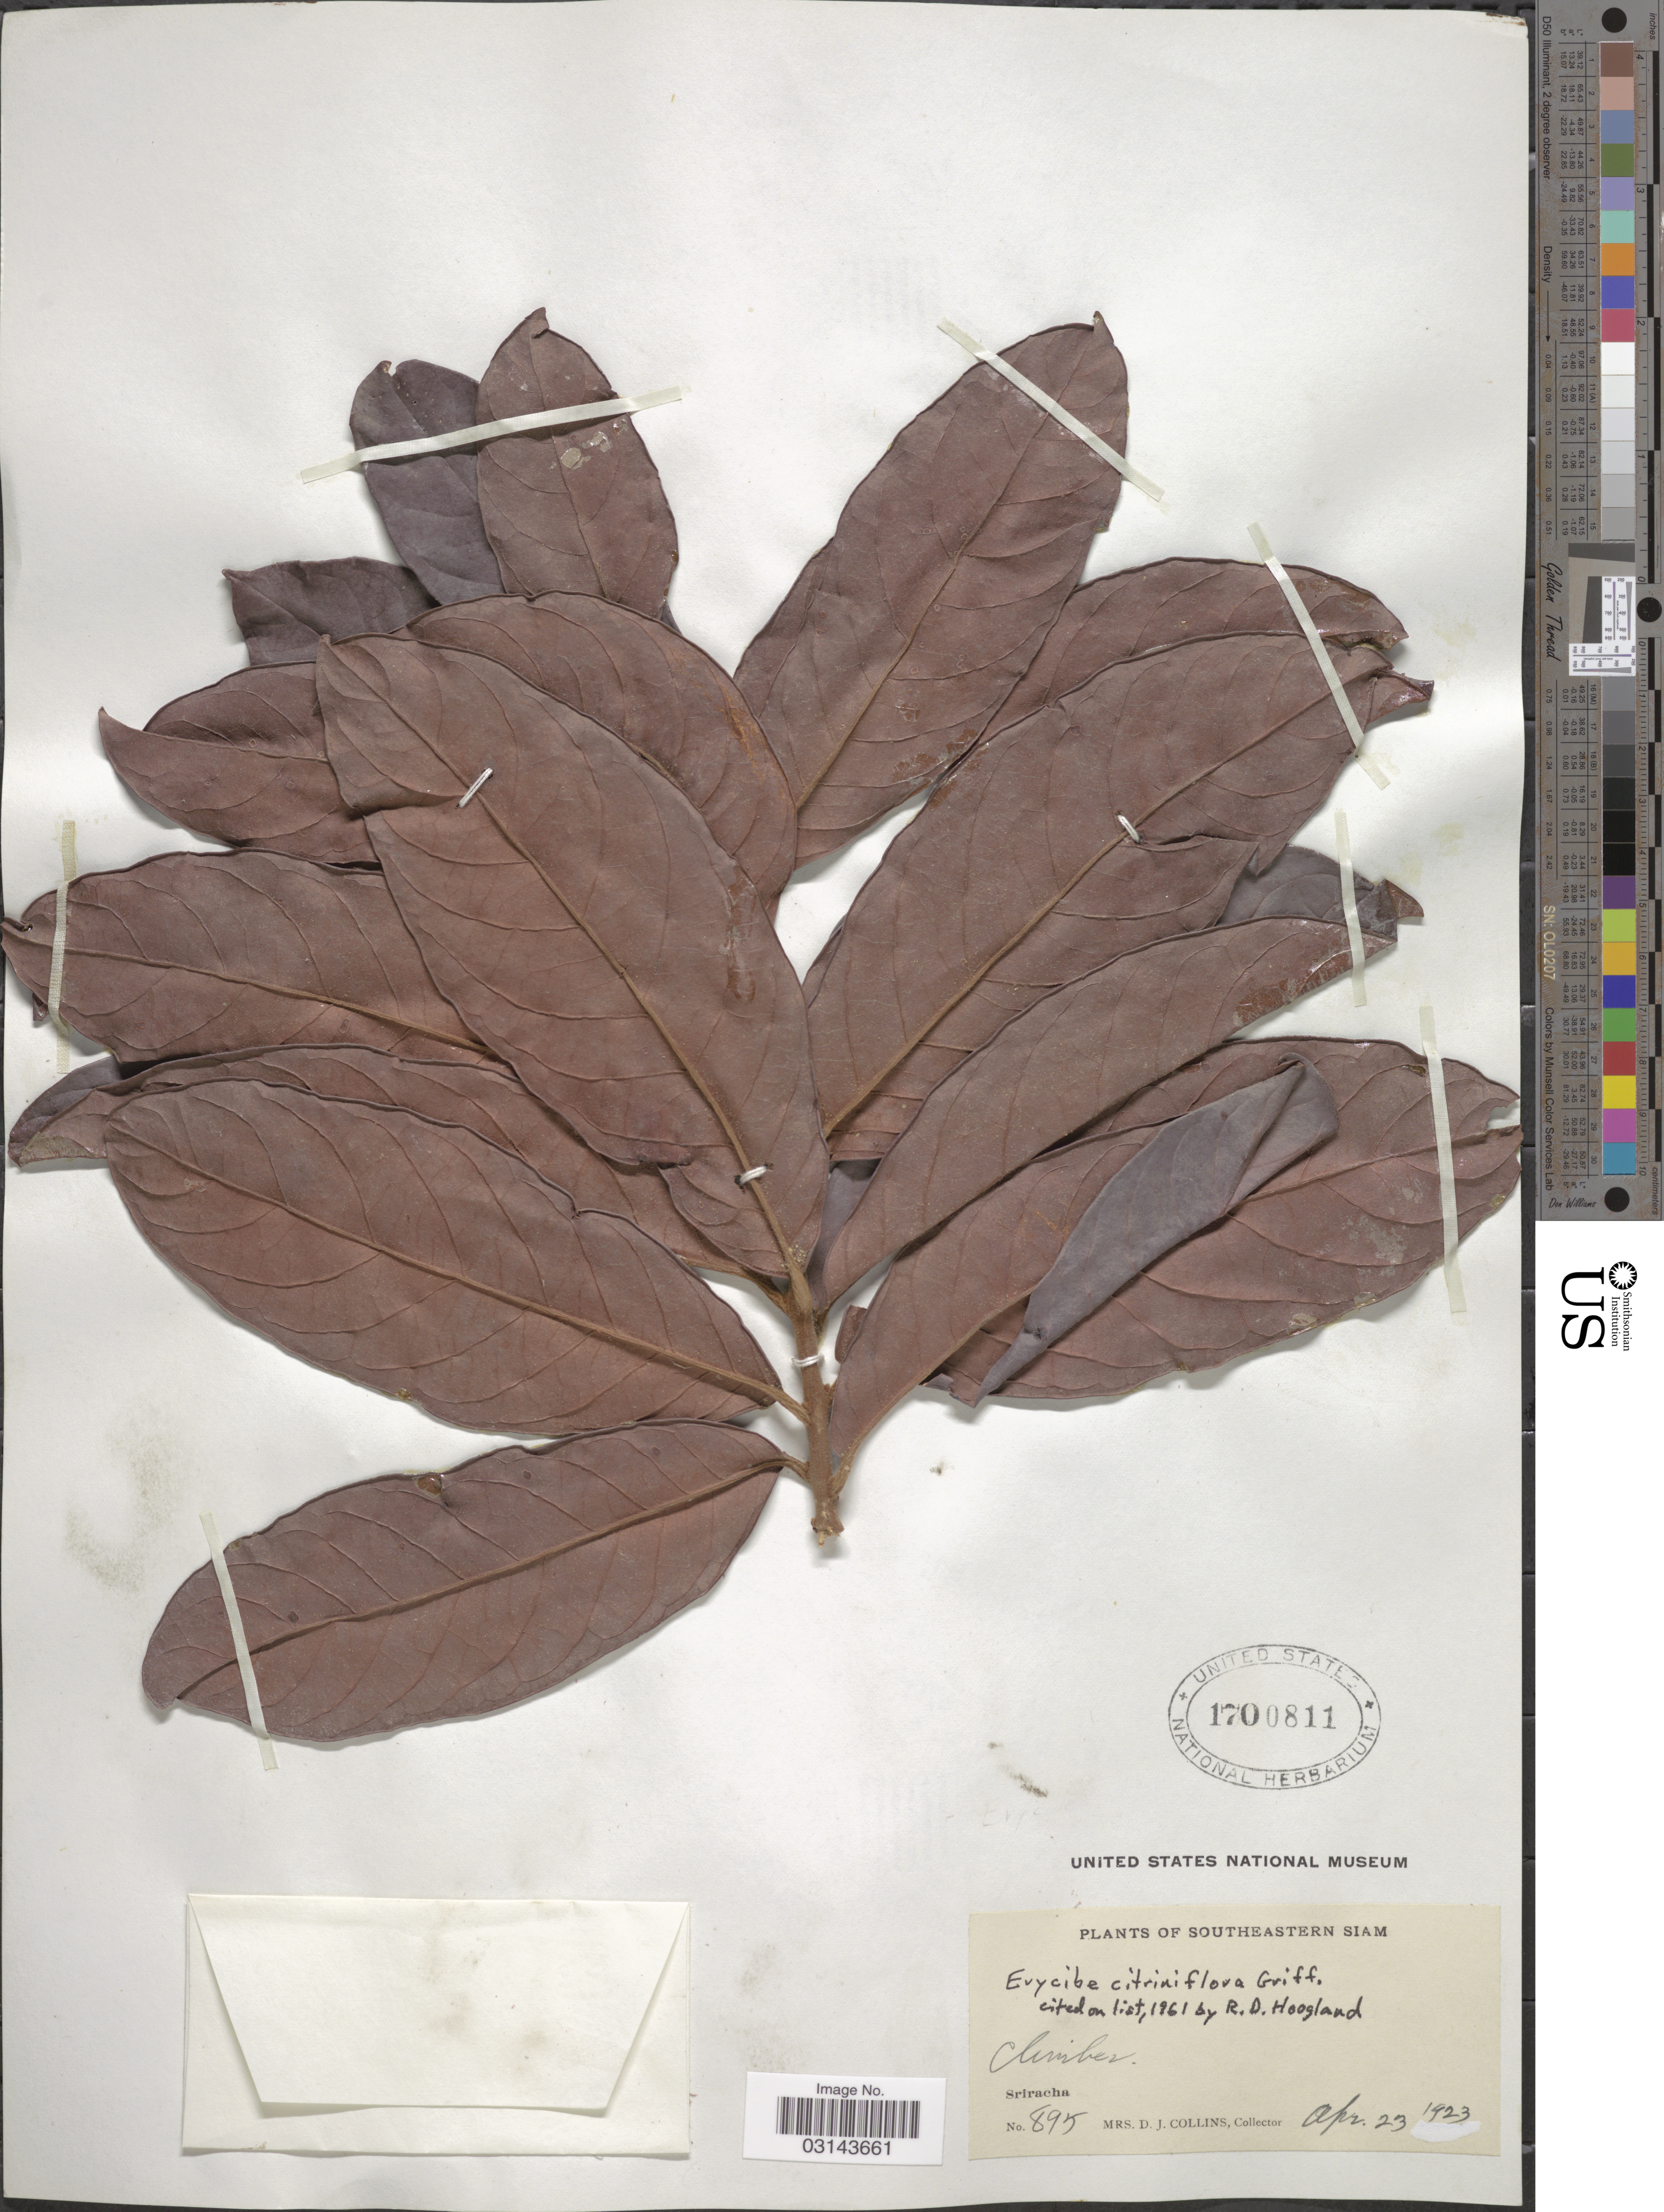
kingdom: Plantae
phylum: Tracheophyta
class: Magnoliopsida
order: Solanales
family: Convolvulaceae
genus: Erycibe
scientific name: Erycibe citriniflora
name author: Griff.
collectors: Mrs. D. J. Collins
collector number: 895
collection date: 1923-04-23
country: Thailand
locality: Southeastern Siam. Sriracha.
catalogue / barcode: US 1700811